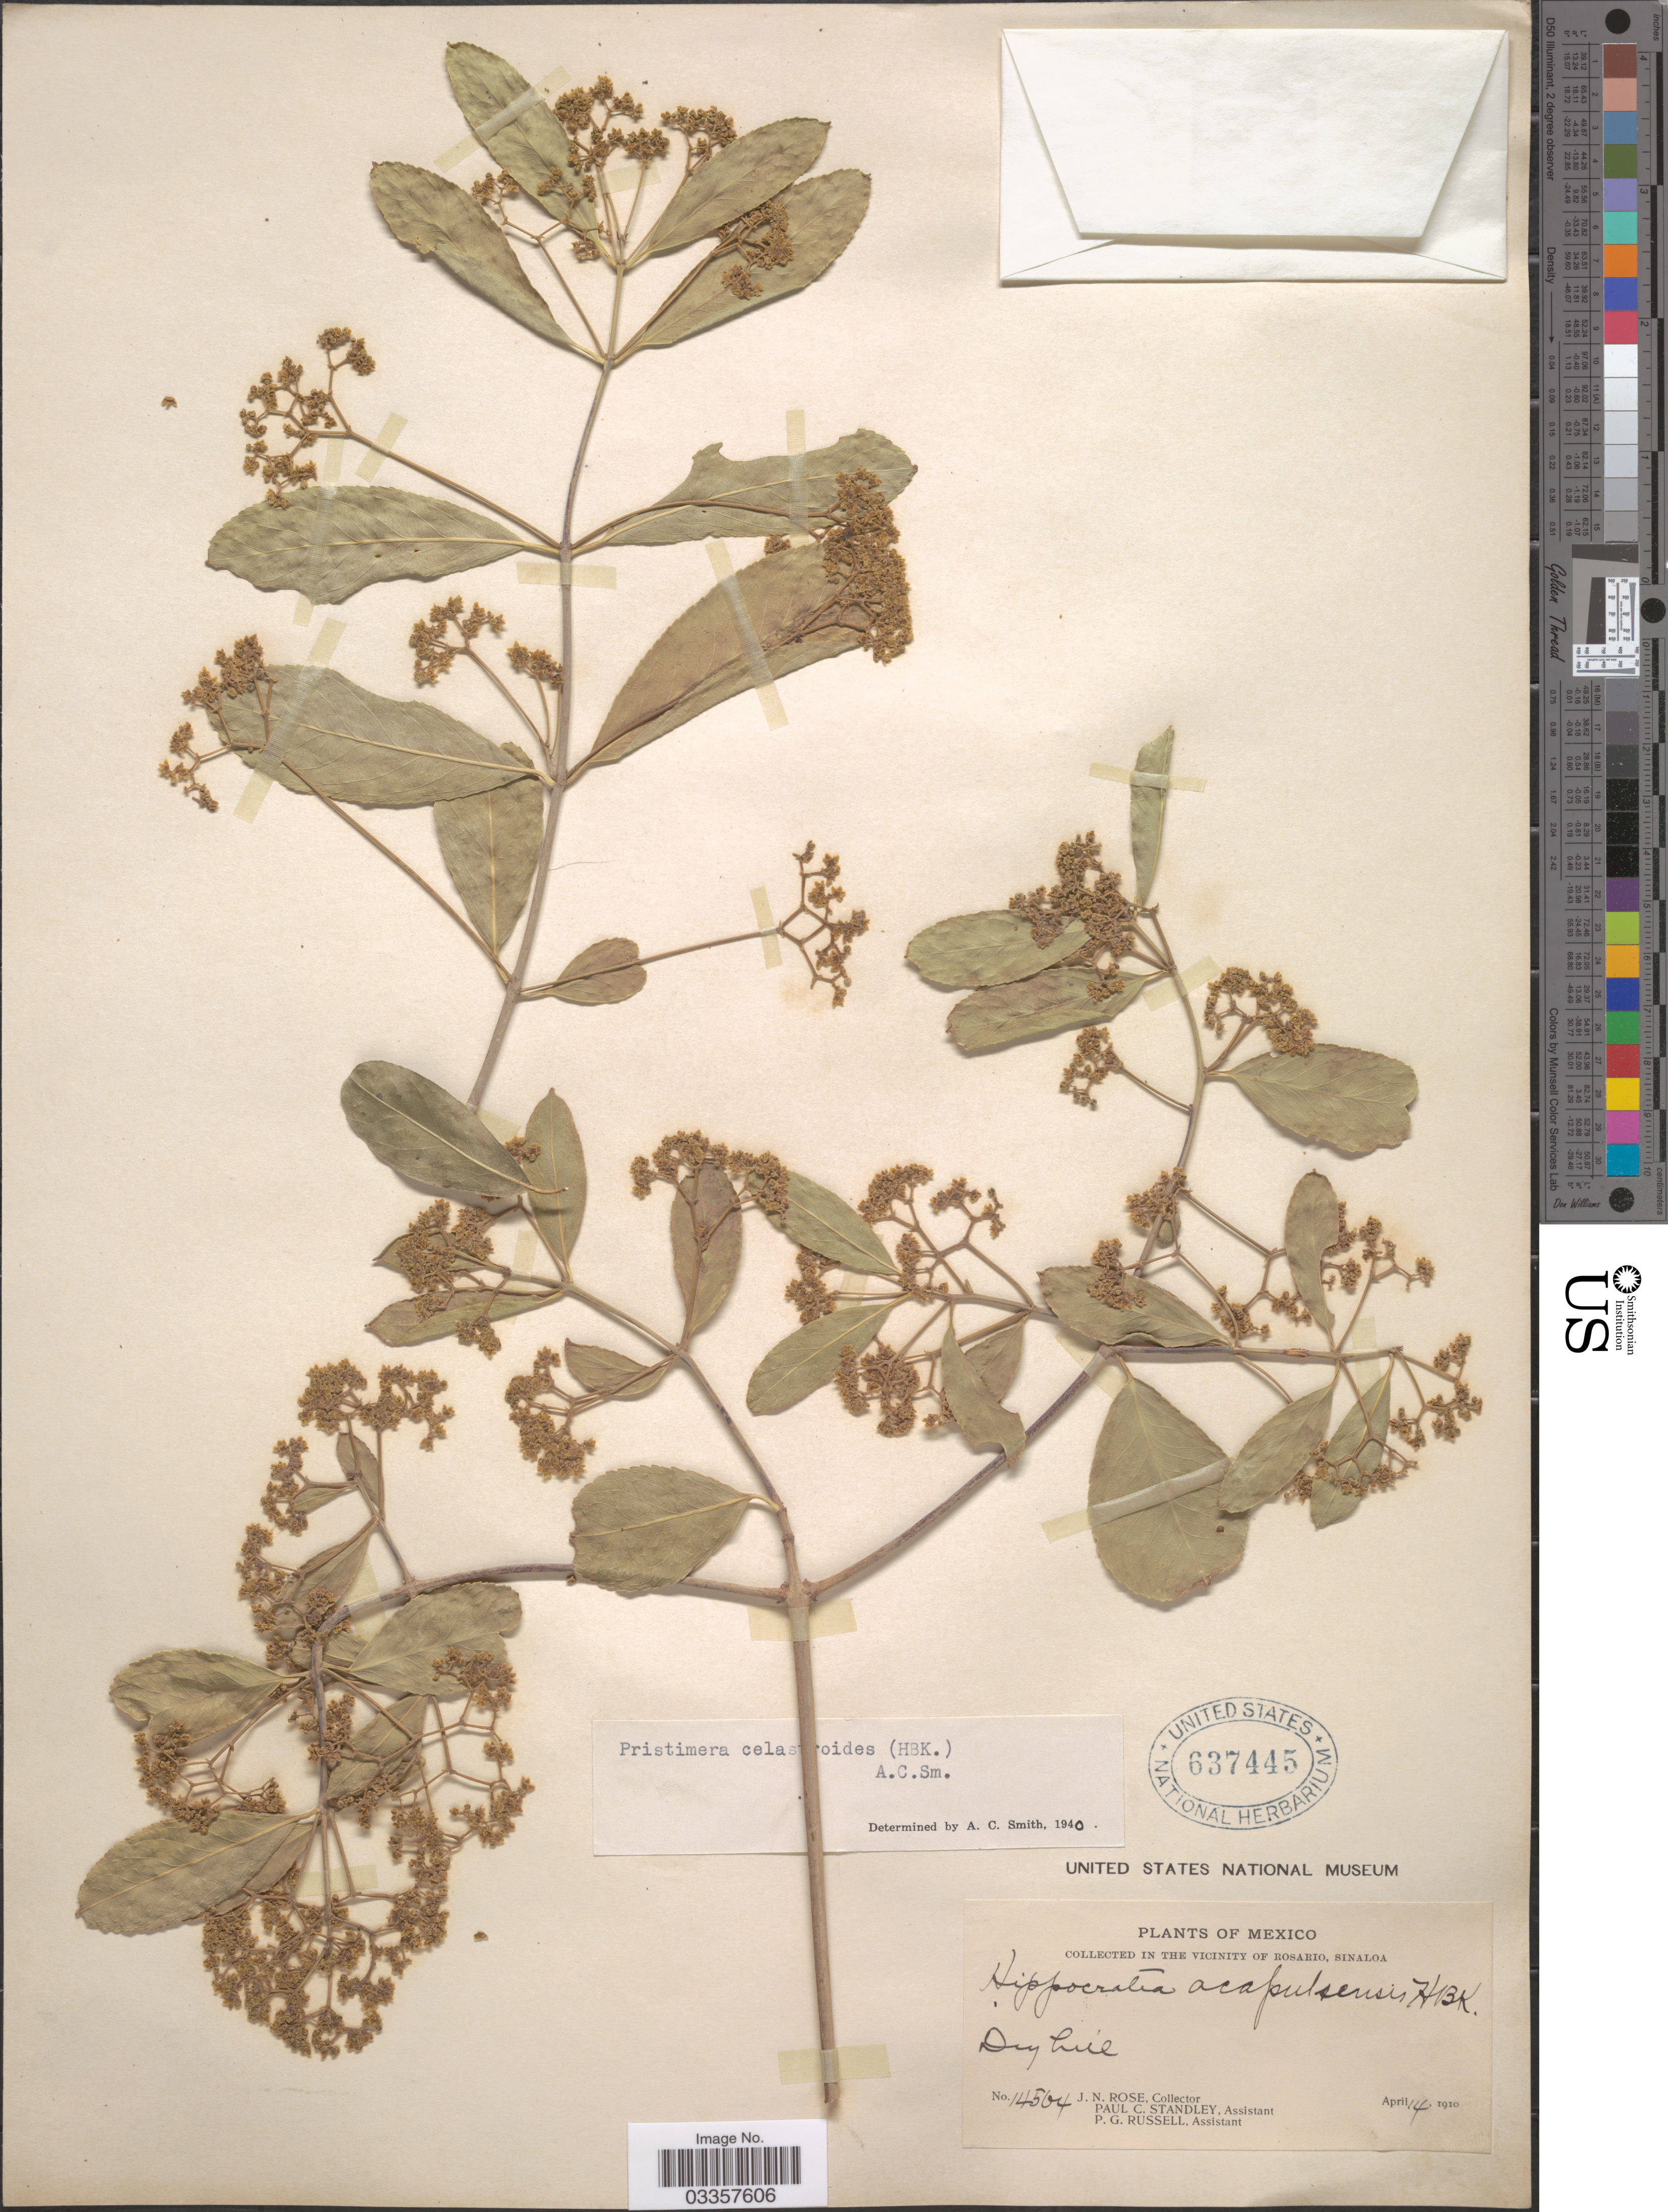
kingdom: Plantae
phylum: Tracheophyta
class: Magnoliopsida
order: Celastrales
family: Celastraceae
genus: Pristimera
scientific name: Pristimera celastroides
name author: (Kunth) A.C. Sm.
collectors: J. N. Rose, P. C. Standley & P. G. Russell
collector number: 14564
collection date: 1910-04-14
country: Mexico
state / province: Sinaloa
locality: In the vicinity of Rosario.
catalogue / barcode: US 637445